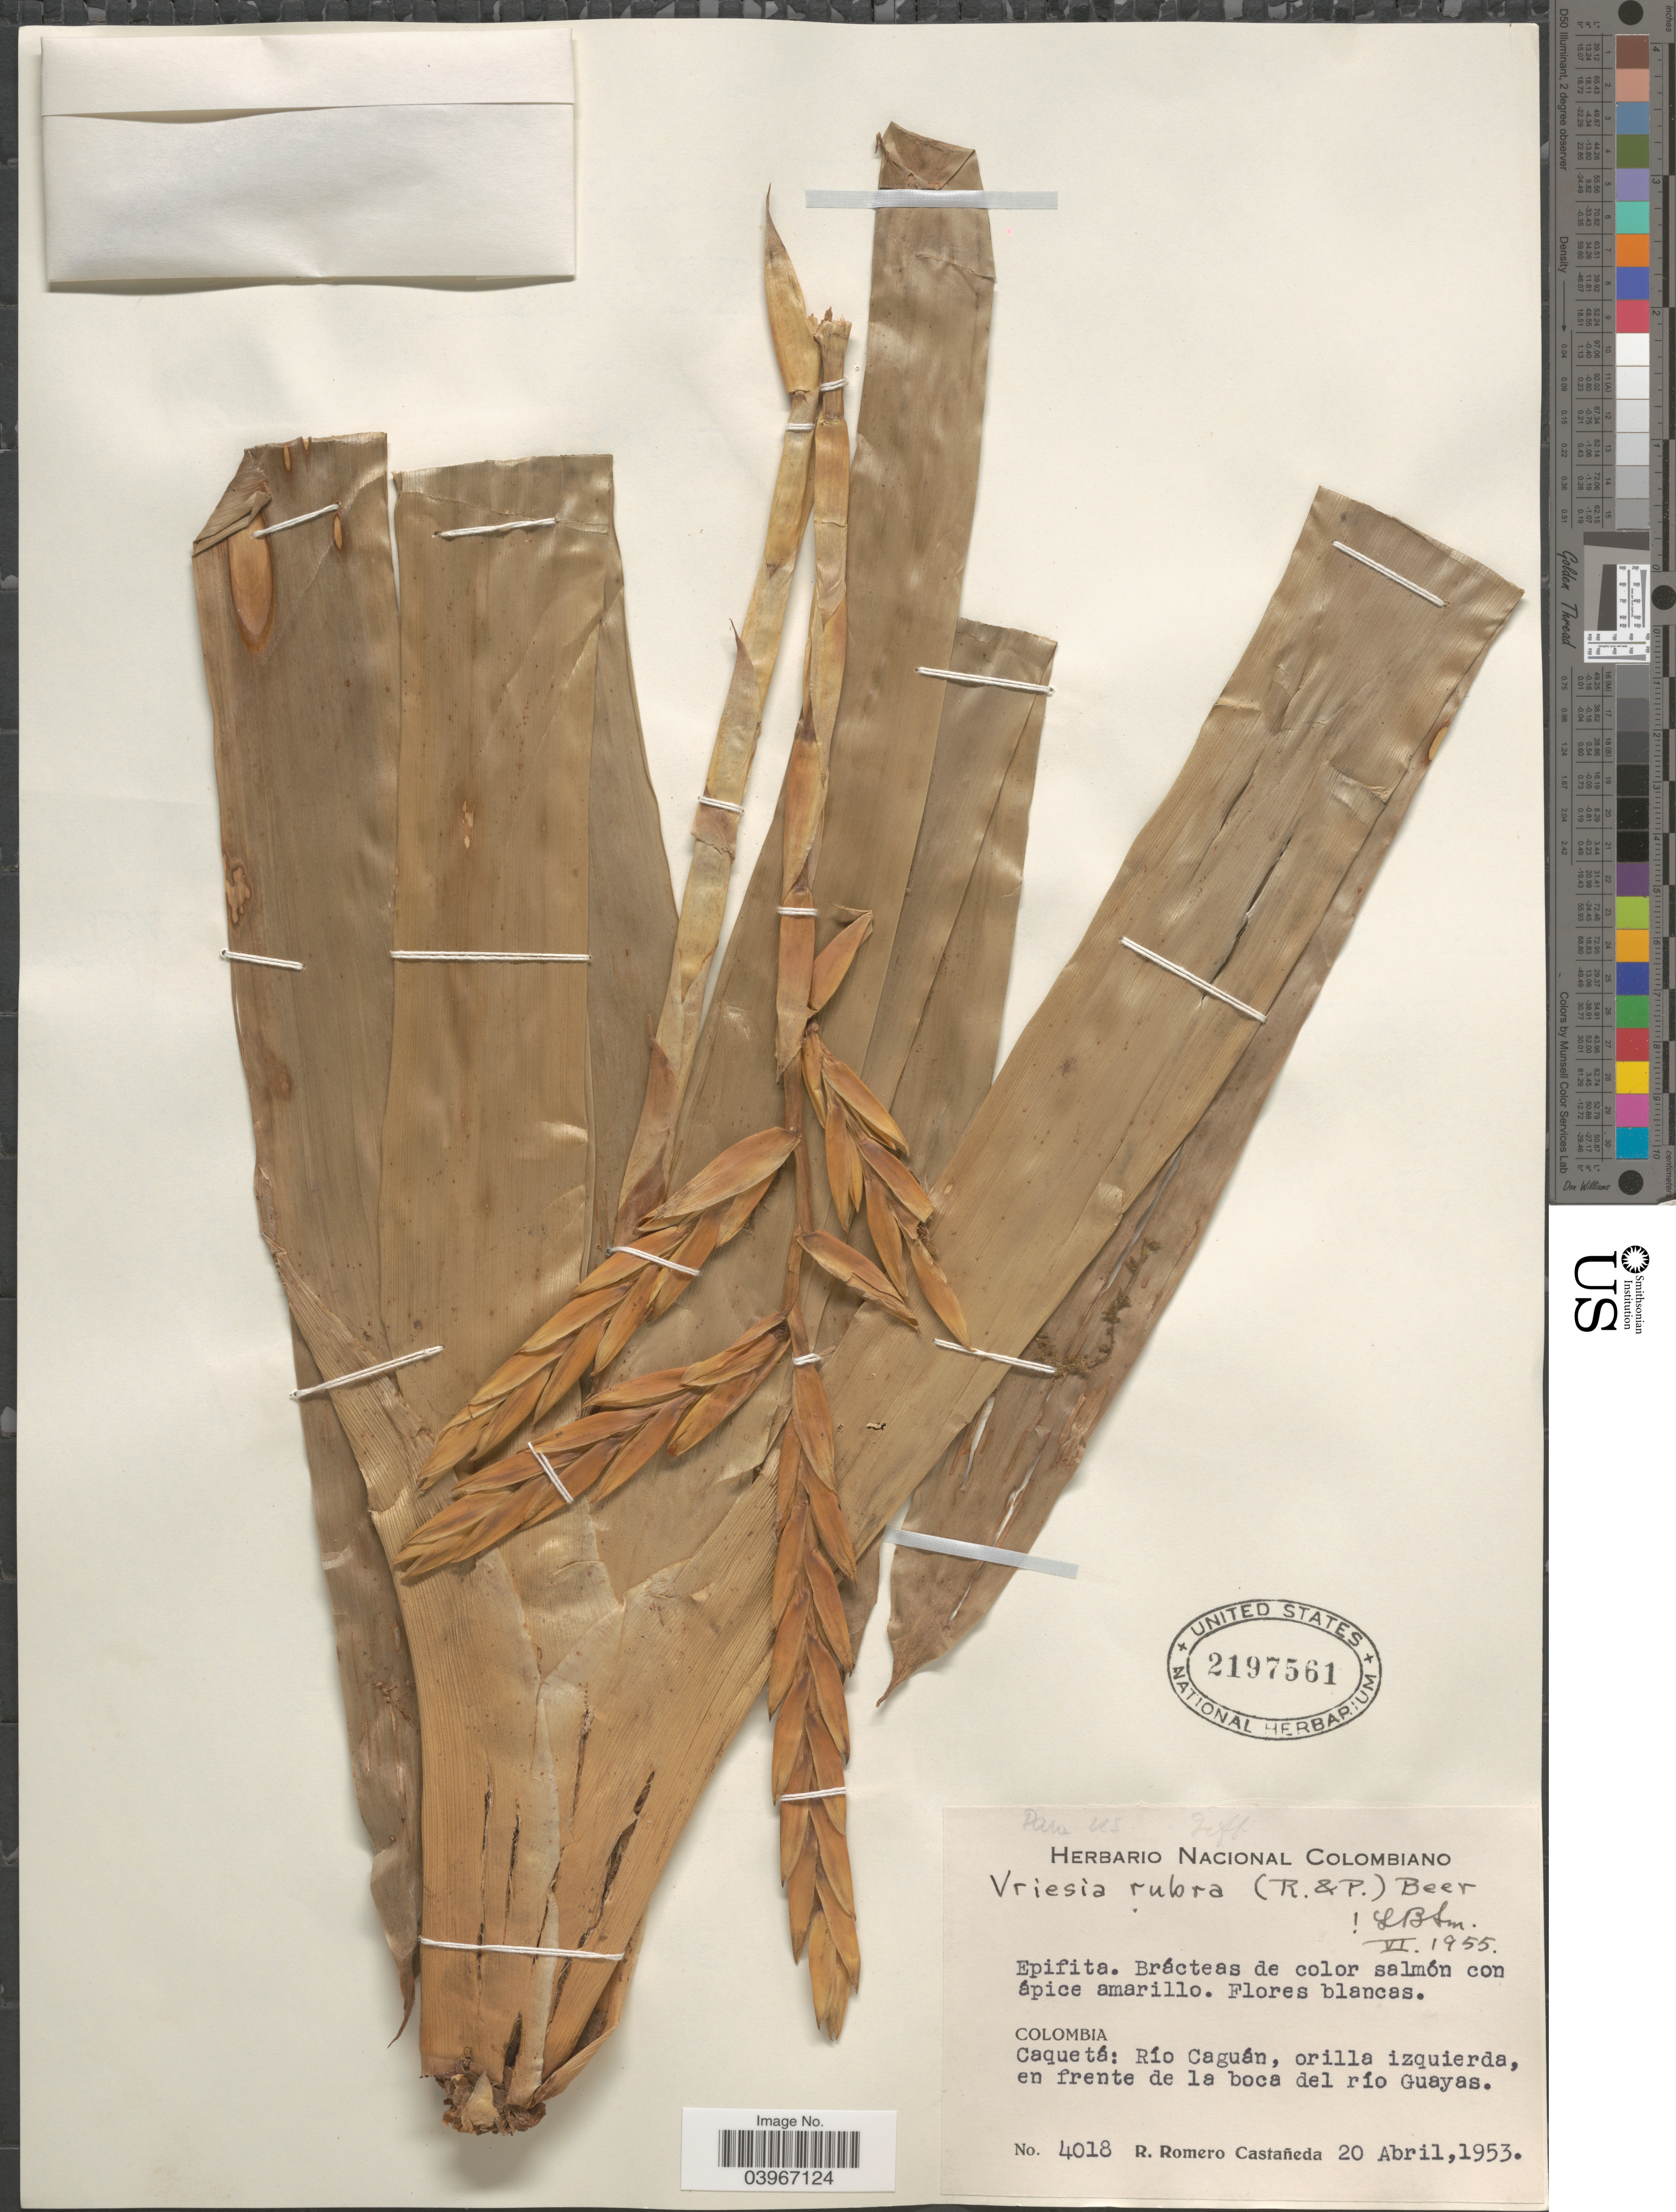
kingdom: Plantae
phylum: Tracheophyta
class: Liliopsida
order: Poales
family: Bromeliaceae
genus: Vriesea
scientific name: Vriesea rubra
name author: (Ruiz & Pav.) Beer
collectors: R. Romero Castañeda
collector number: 4018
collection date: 1953-04-20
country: Colombia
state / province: Caquetá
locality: Río Caguán, orilla izquierda, en frente de la boca del río Guayas.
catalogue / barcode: US 2197561